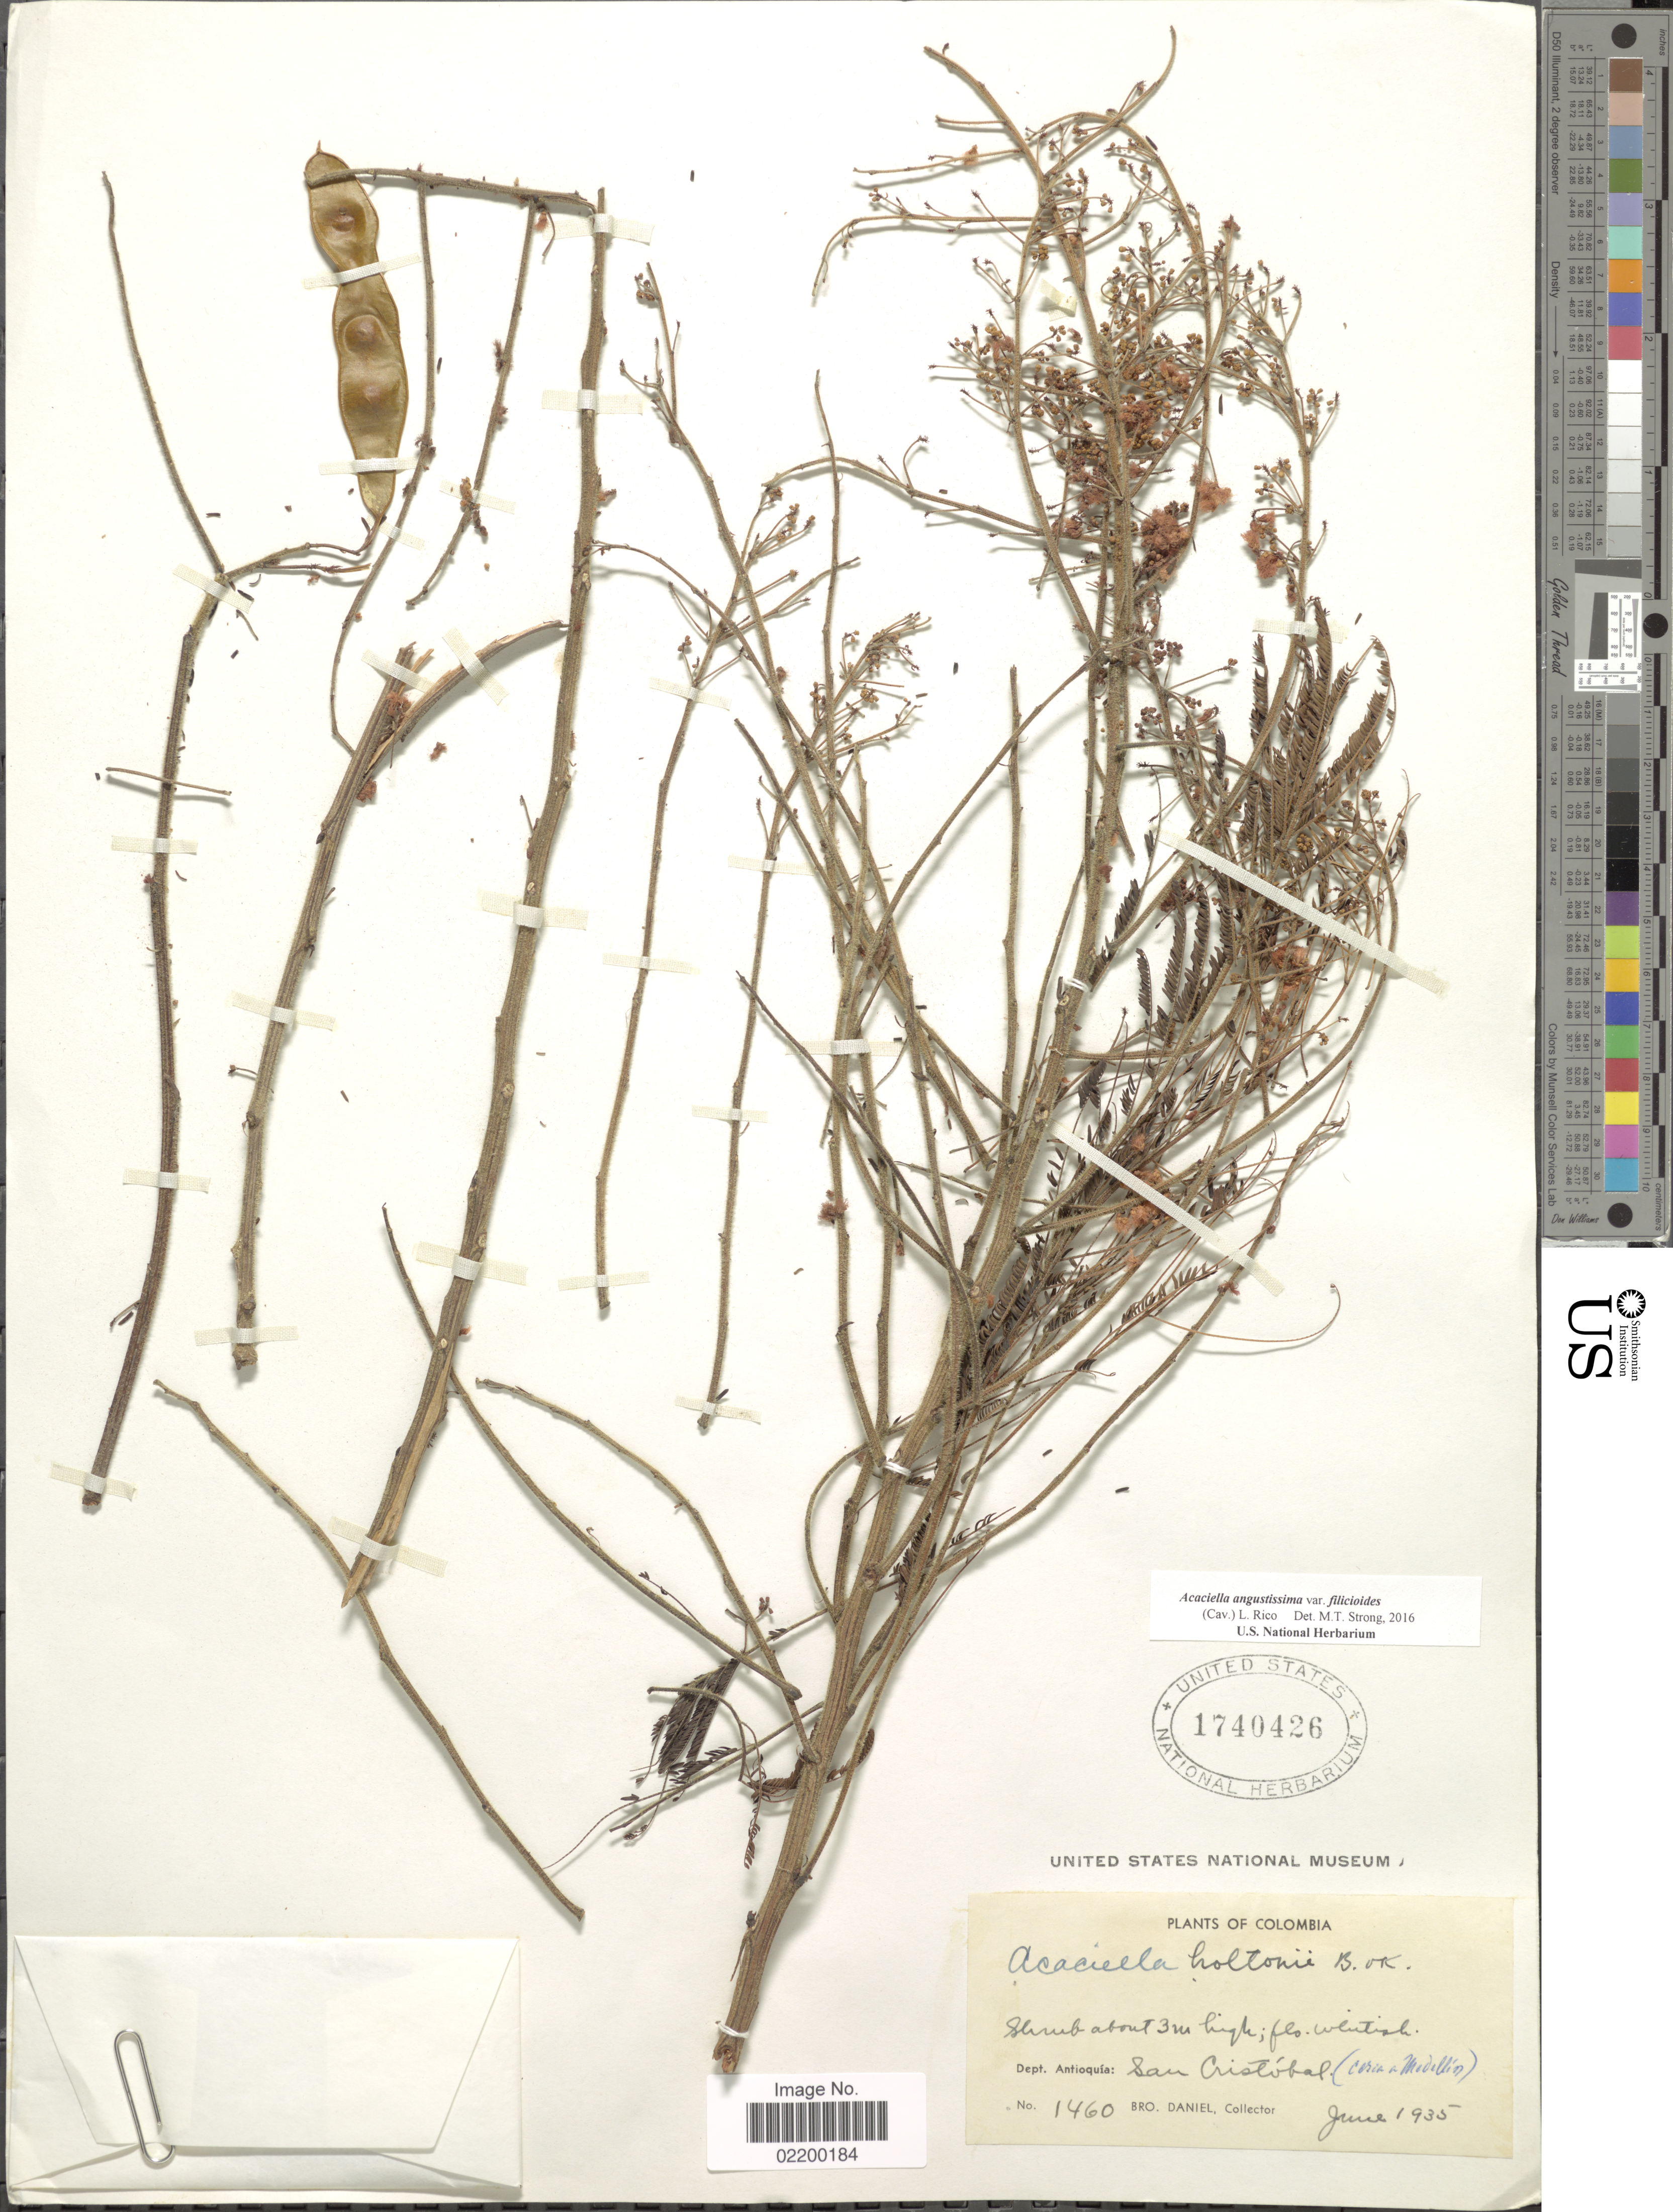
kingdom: Plantae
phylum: Tracheophyta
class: Magnoliopsida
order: Fabales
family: Fabaceae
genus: Acaciella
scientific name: Acaciella angustissima var. filicioides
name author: (Cav.) L. Rico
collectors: Bro. Daniel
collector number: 1460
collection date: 1935-06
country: Colombia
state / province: Antioquia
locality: Dept. Antioquia: San Cristobal.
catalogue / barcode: US 1740426